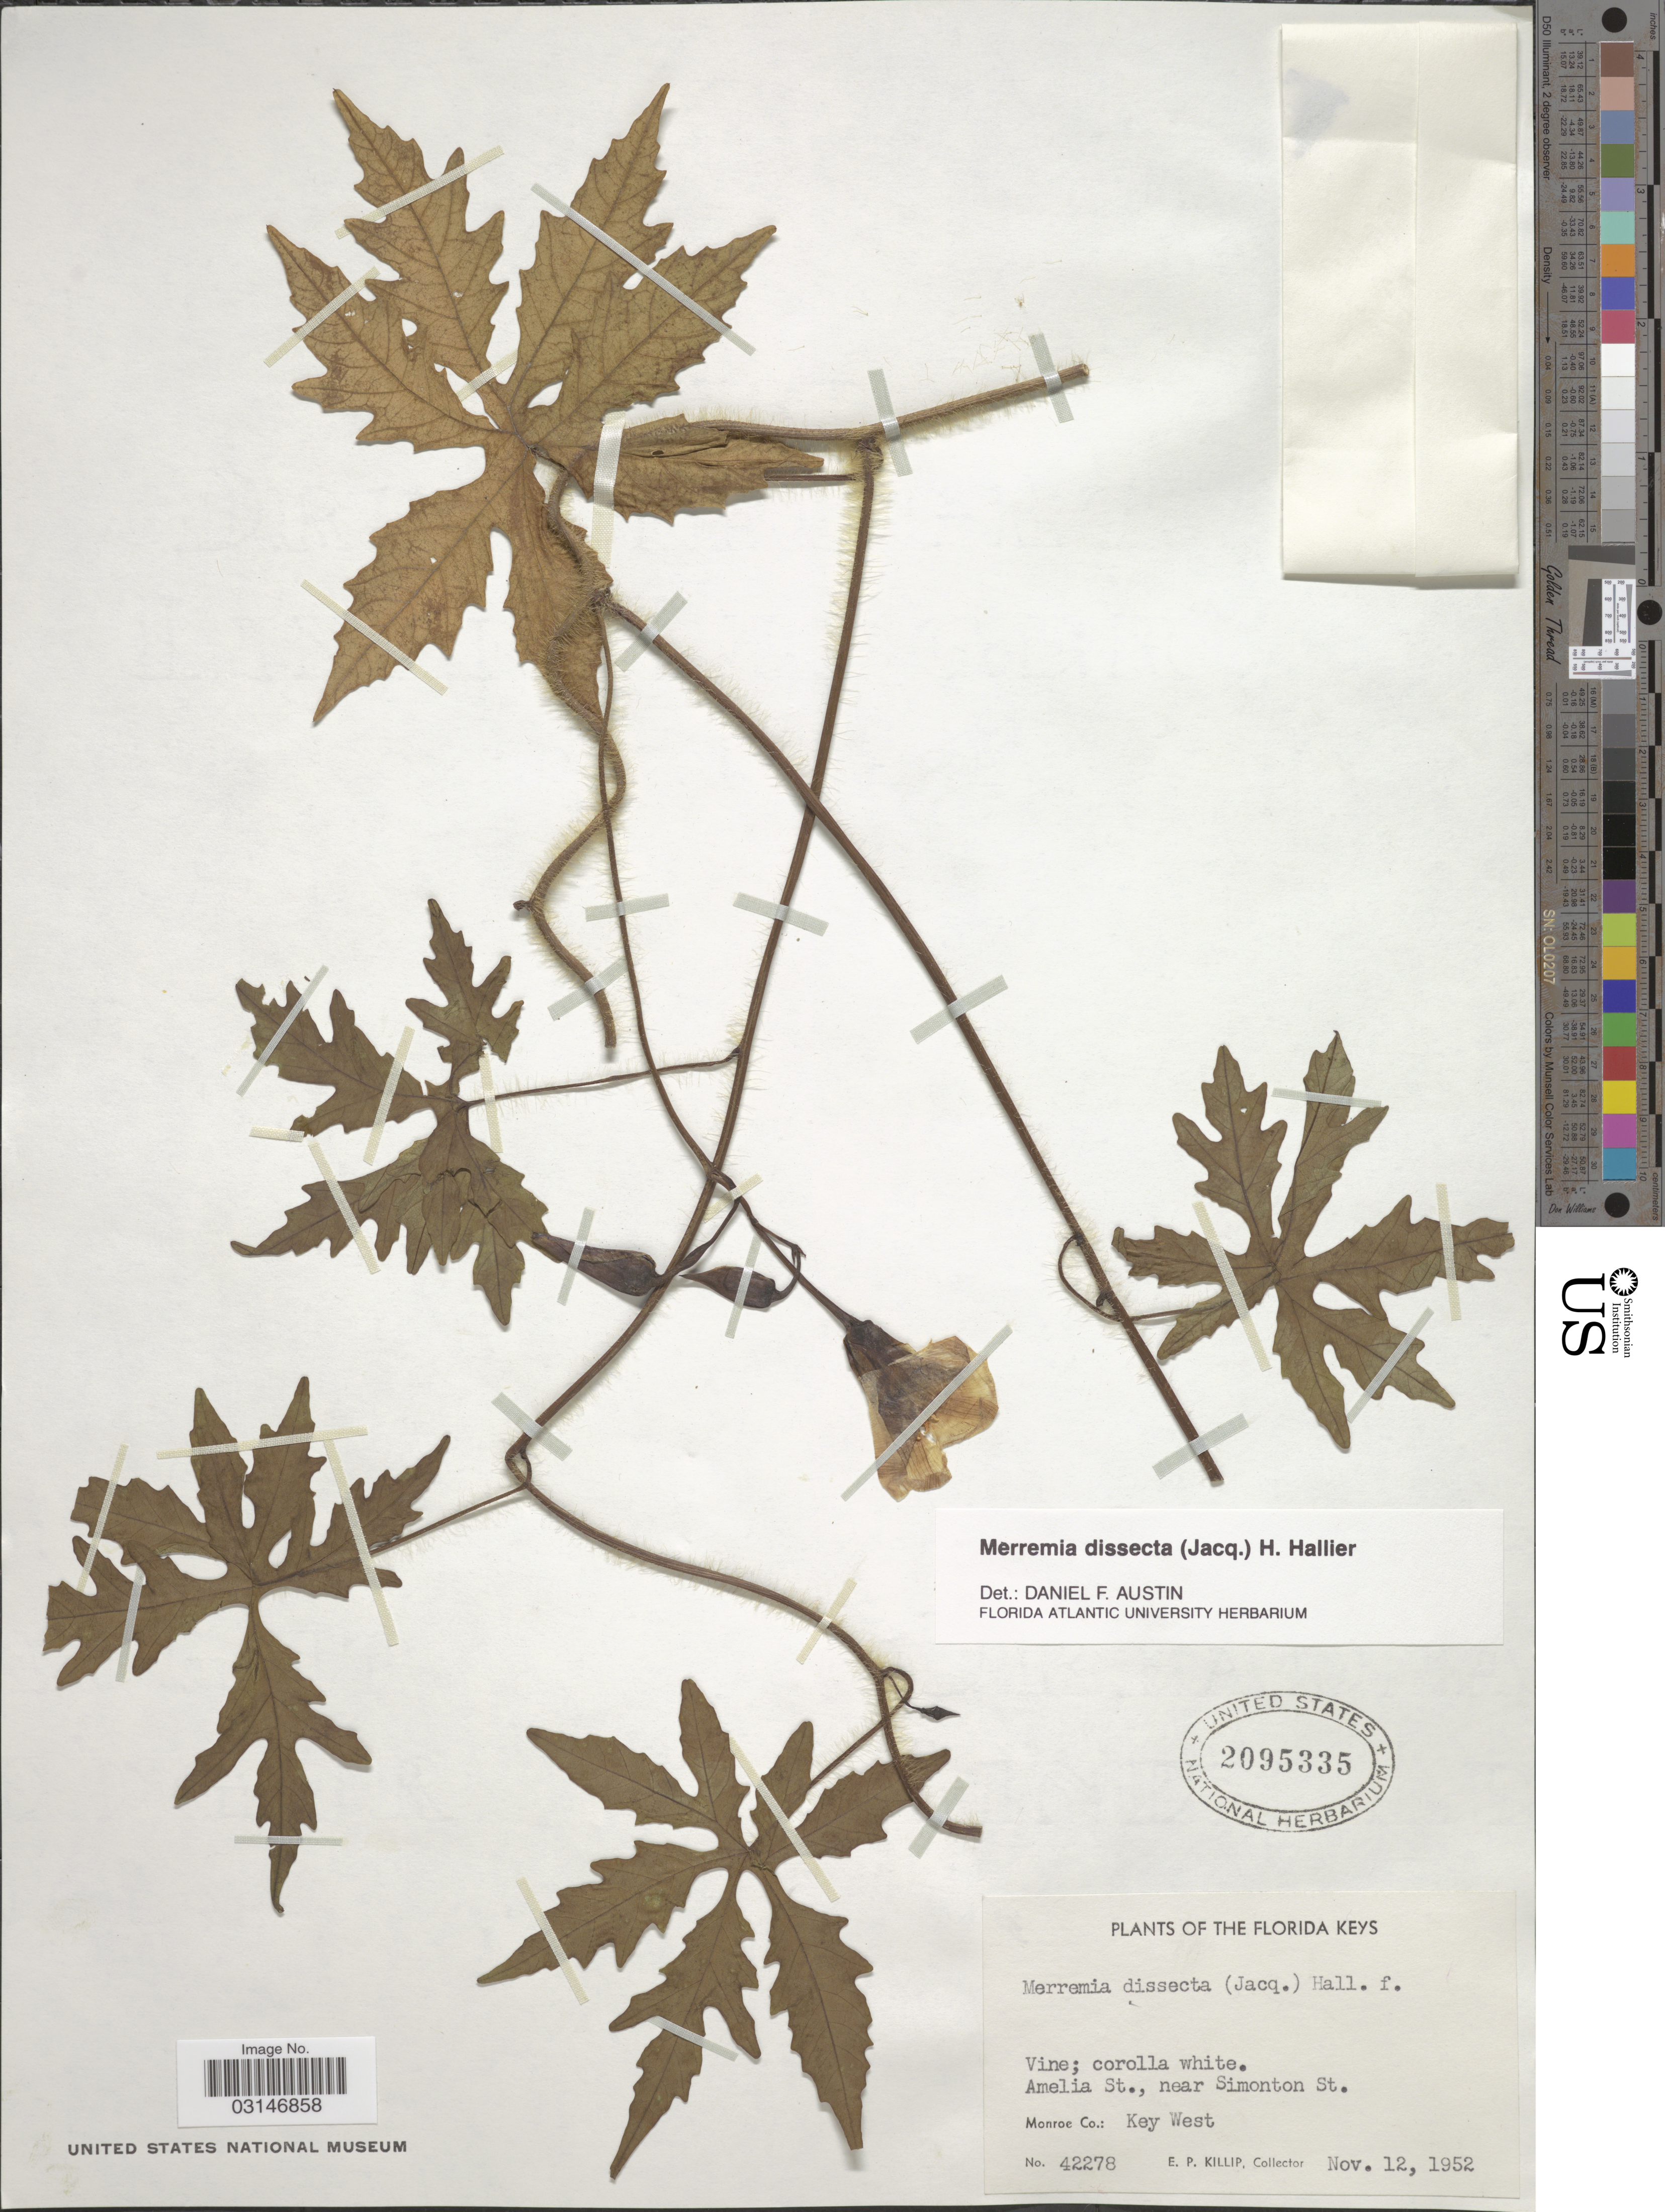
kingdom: Plantae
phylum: Tracheophyta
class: Magnoliopsida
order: Solanales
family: Convolvulaceae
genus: Distimake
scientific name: Distimake dissectus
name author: (Jacq.) A. R. Simões & Staples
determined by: Strong, Mark T., (BOT), Smithsonian Institution - National Museum of Natural History (UNITED STATES)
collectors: E. P. Killip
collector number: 42278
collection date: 1952-11-12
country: United States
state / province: Florida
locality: The Florida Keys, Amelia St., near Simonton St., Monroe Co.: Key West.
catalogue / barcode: US 2095335